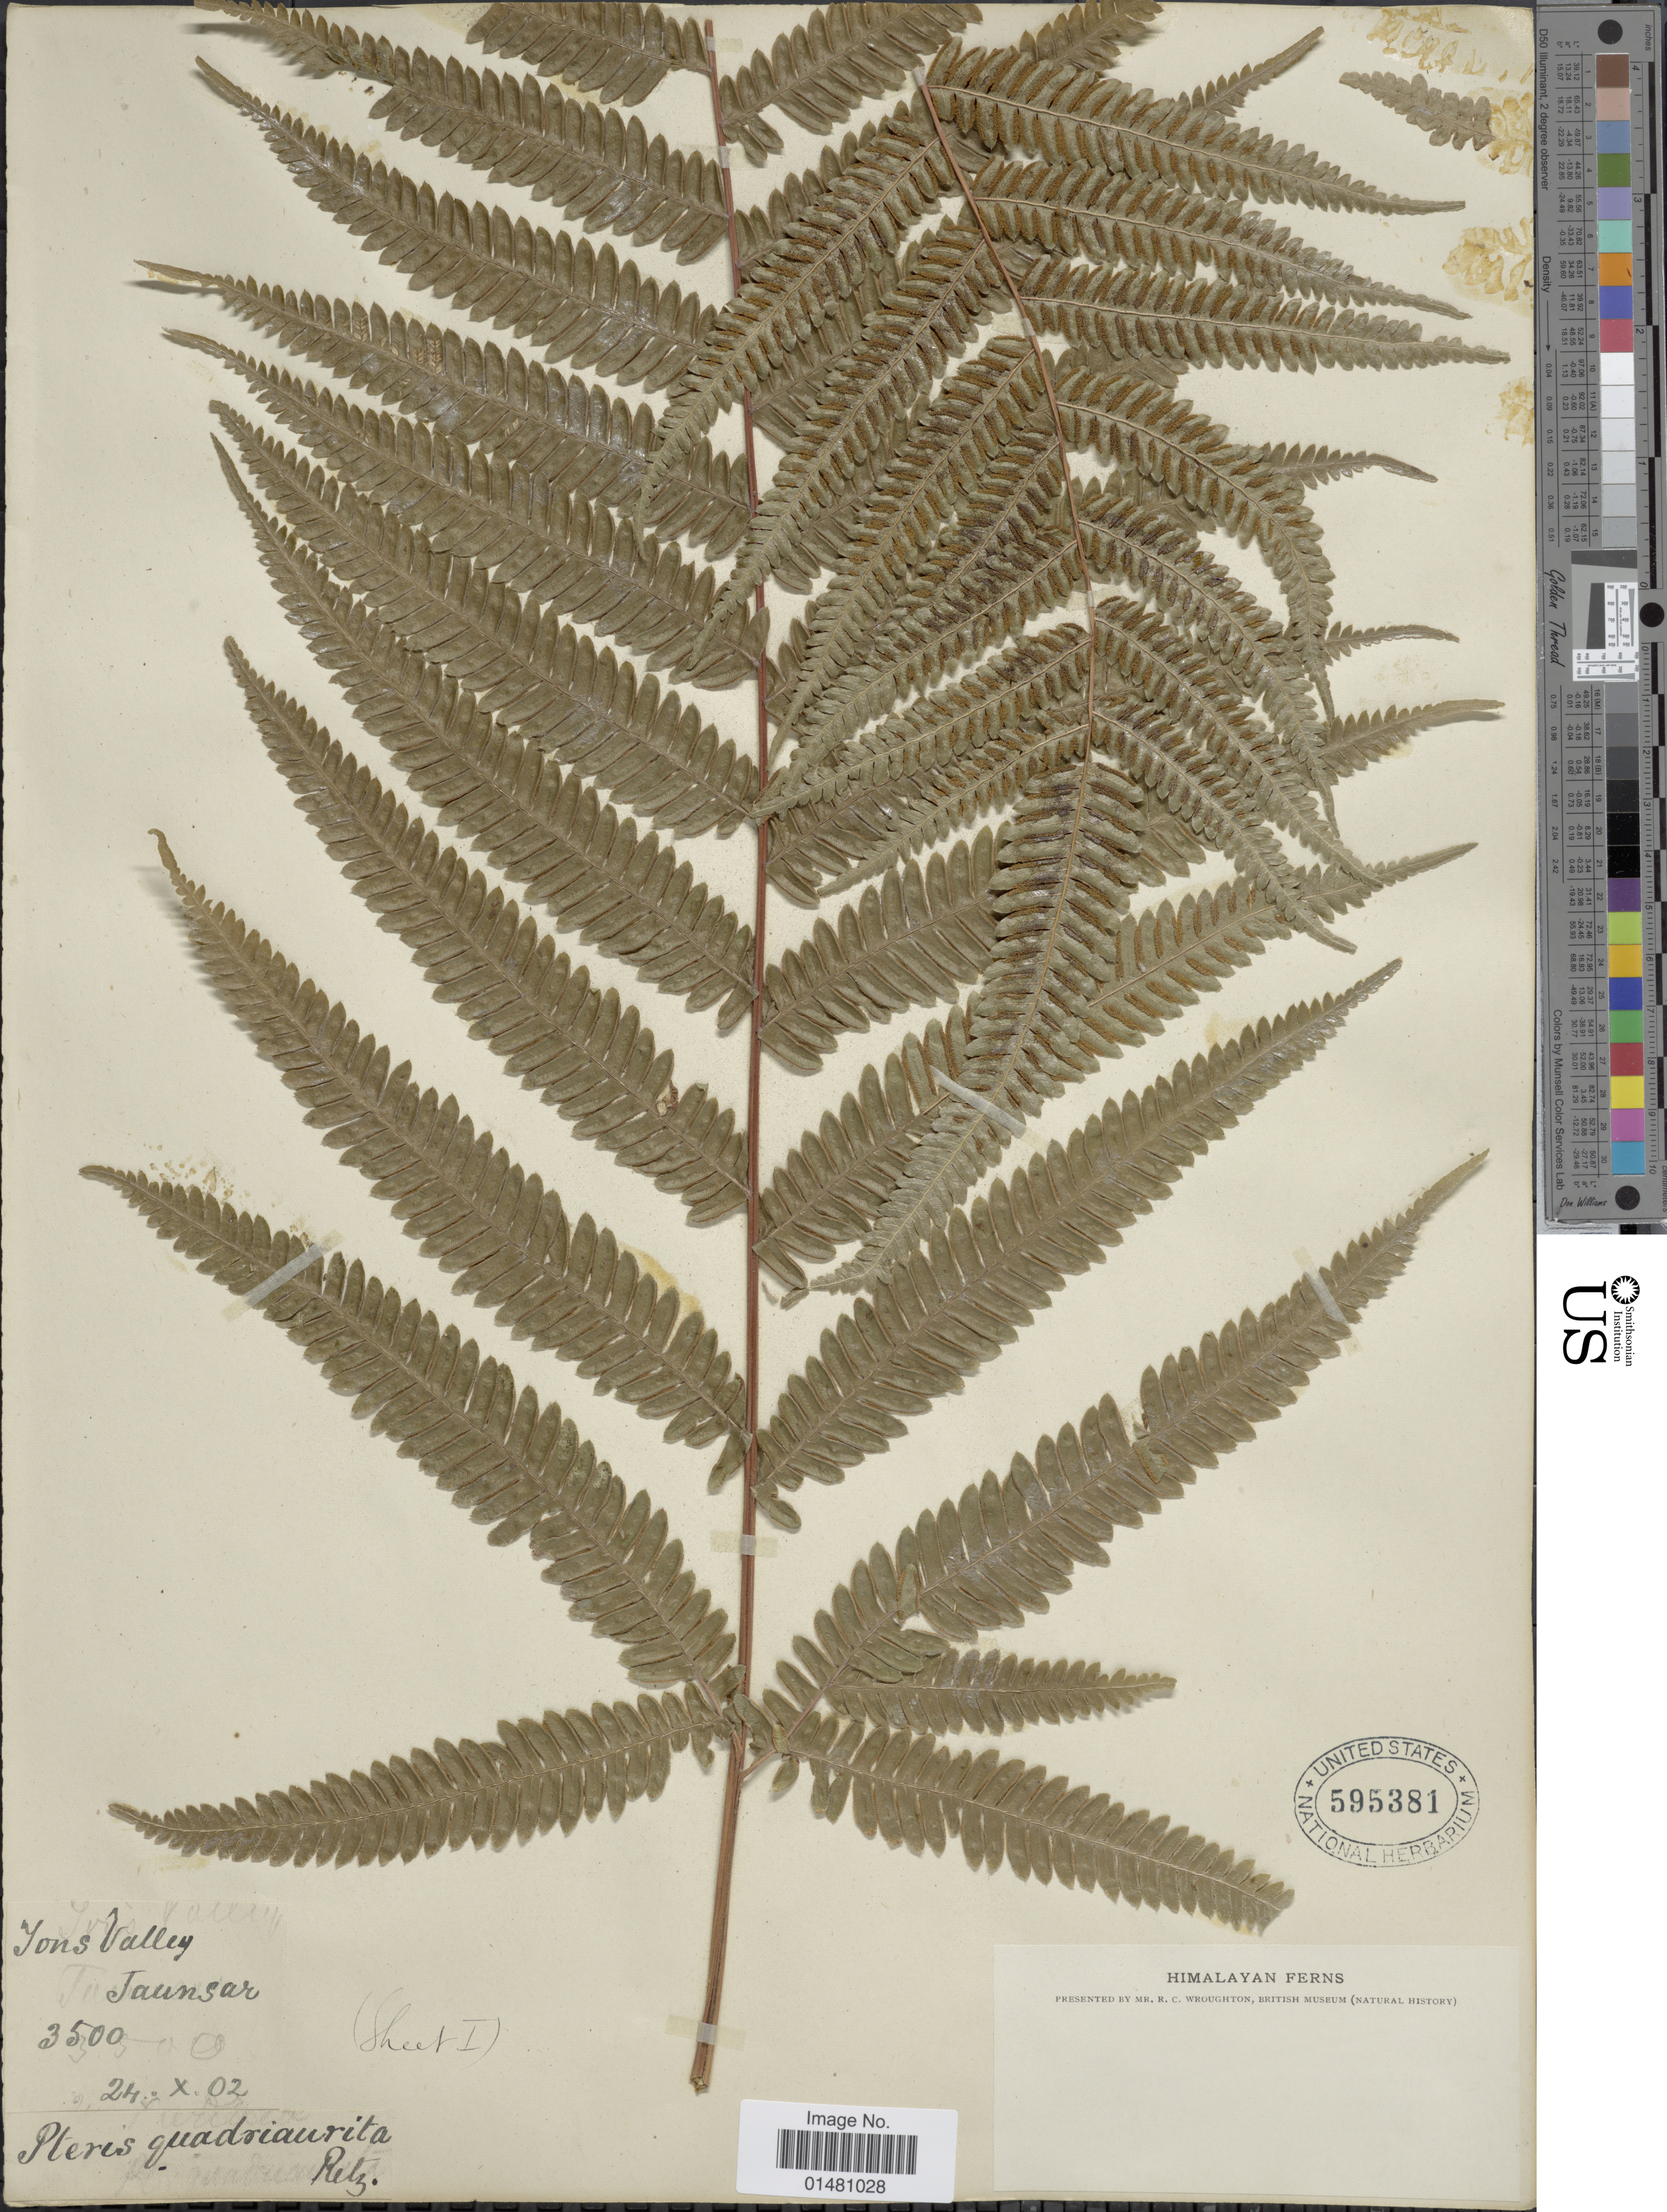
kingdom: Plantae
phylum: Tracheophyta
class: Polypodiopsida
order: Polypodiales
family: Pteridaceae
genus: Pteris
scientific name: Pteris quadriaurita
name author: Retz.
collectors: R. Wroughton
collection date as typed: Transcribed d/m/y: 24/10/2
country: India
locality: Himalayan Ferns, Jons Valley, Taunsa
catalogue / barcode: US 595381